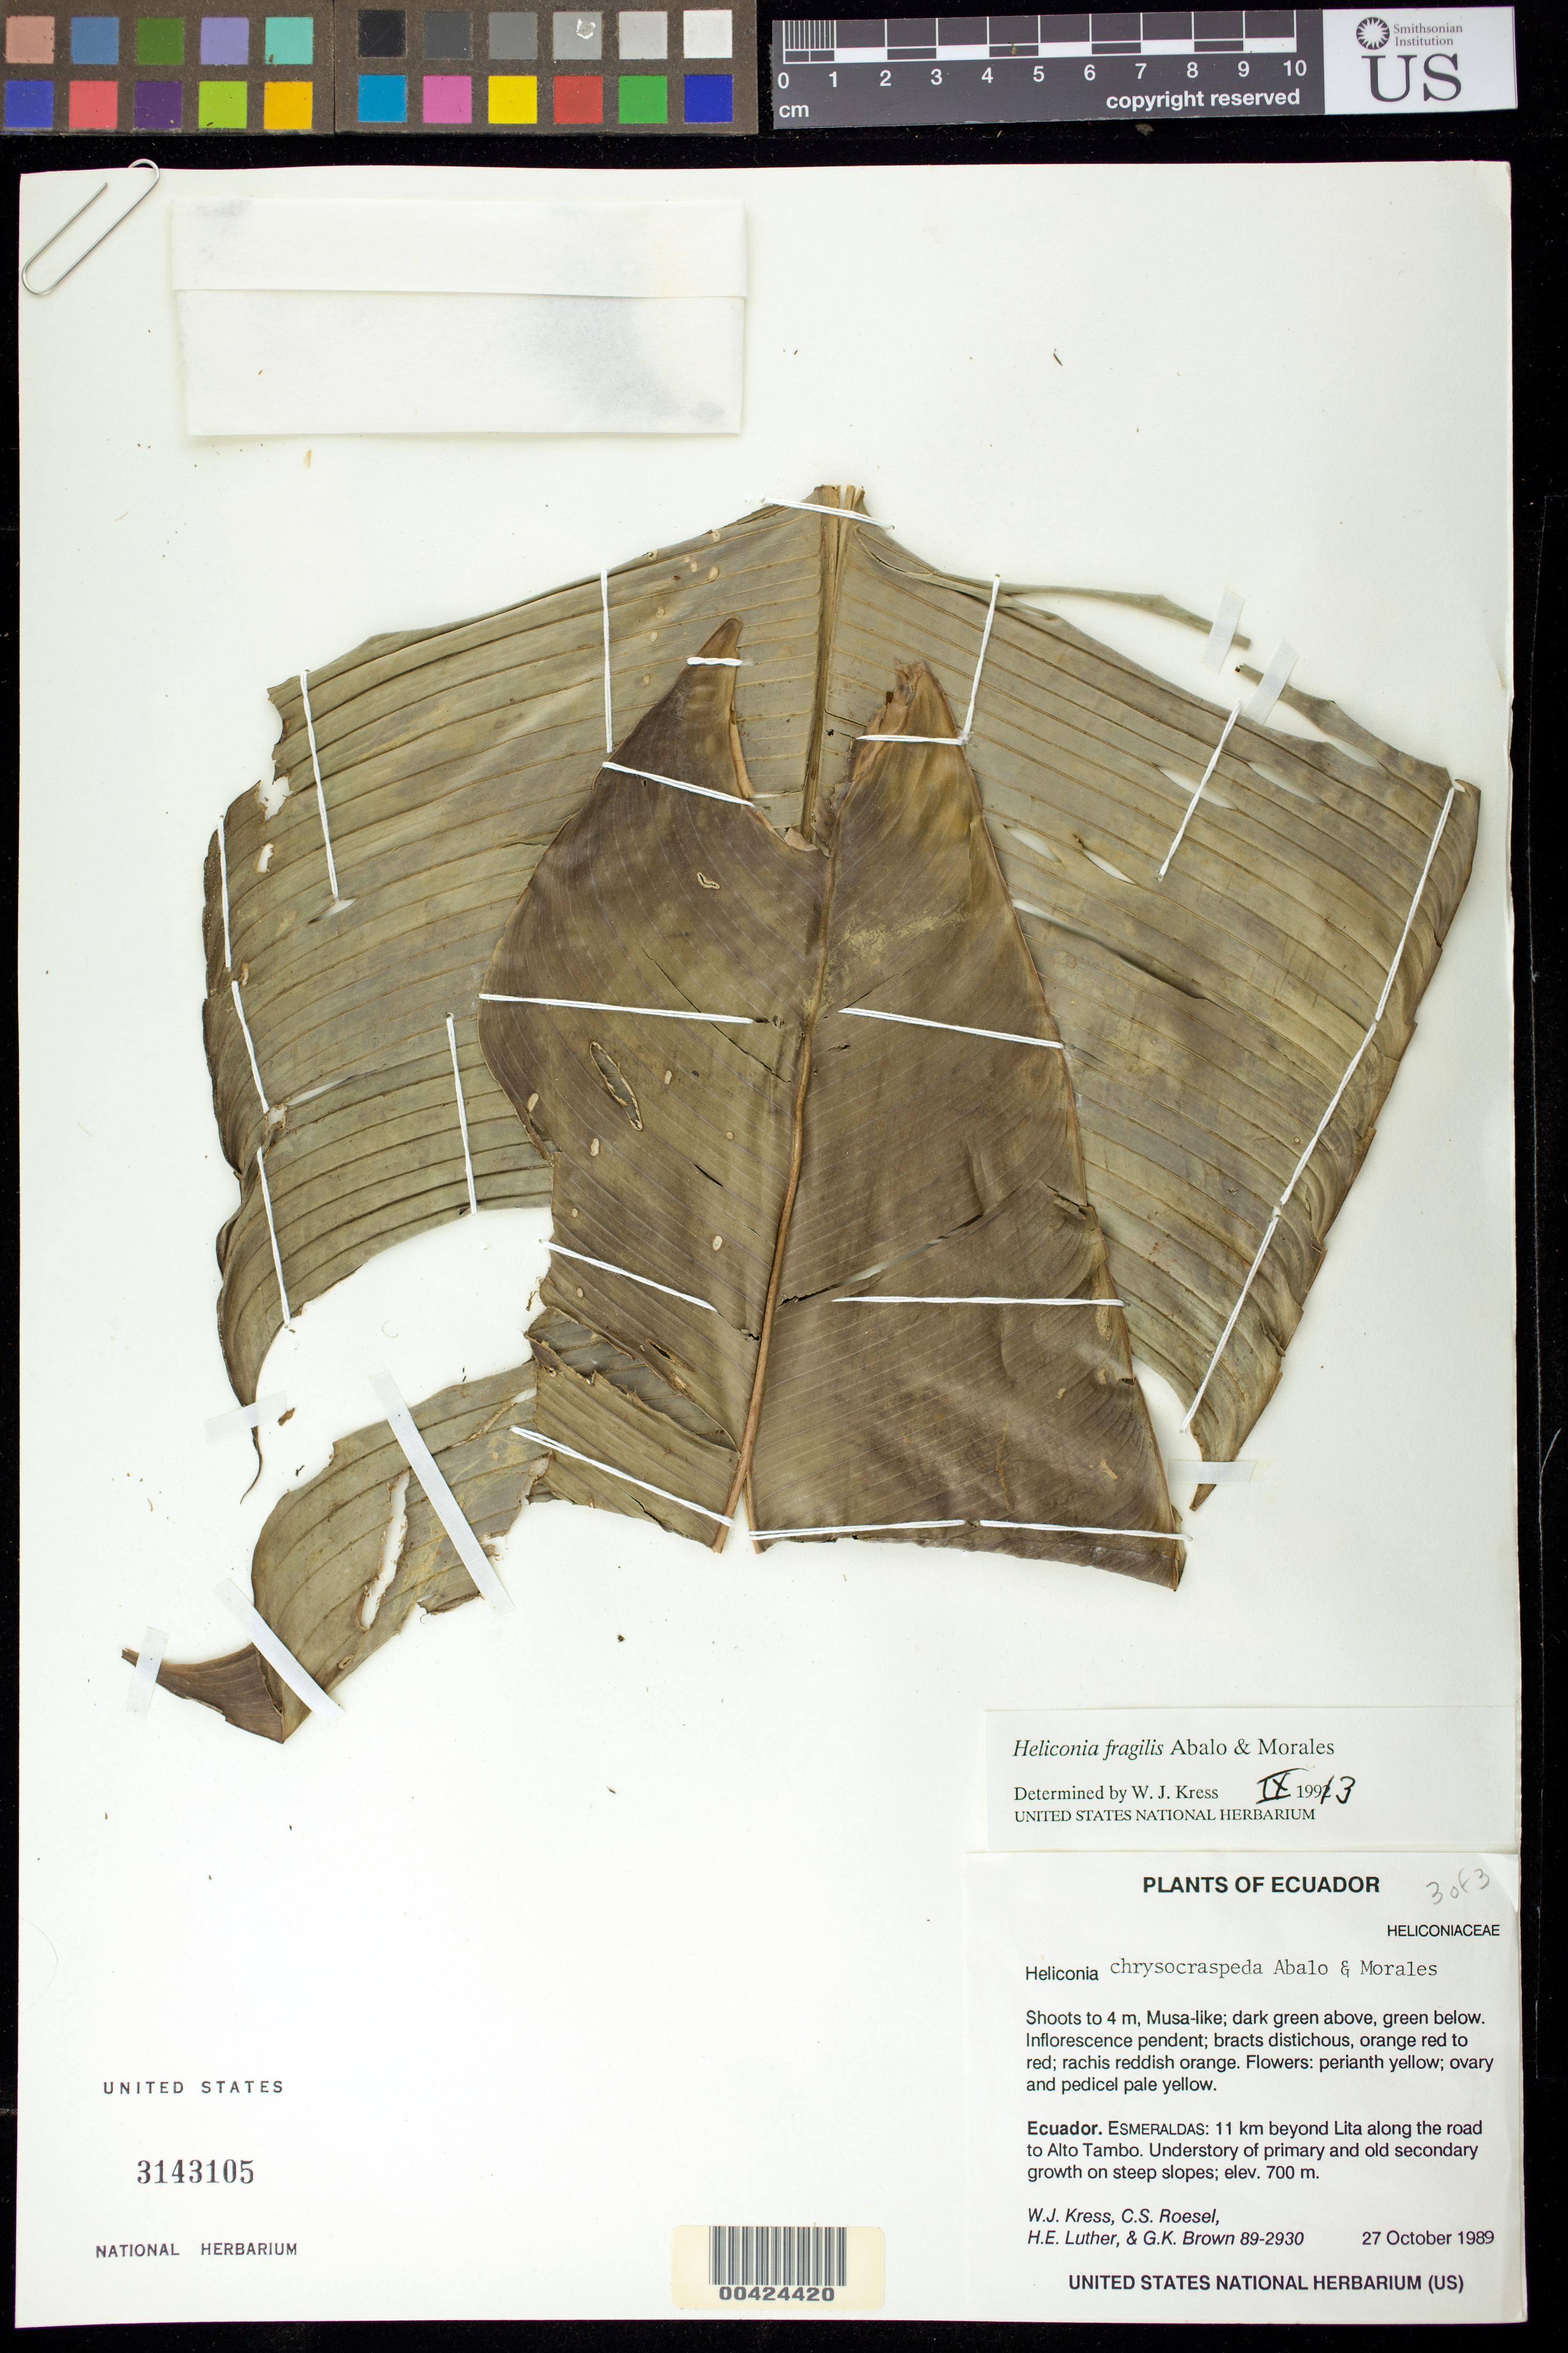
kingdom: Plantae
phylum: Tracheophyta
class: Liliopsida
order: Zingiberales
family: Heliconiaceae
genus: Heliconia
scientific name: Heliconia fragilis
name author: Abalo & G. Morales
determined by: Kress, W. J., (US), Smithsonian Institution - National Museum of Natural History (UNITED STATES)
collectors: W. J. Kress, C. S. Roesel, Harry E. Luther & G. K. Brown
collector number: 89-2930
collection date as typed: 27 Oct 1989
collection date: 1989-10-27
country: Ecuador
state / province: Esmeraldas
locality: Lita, 11 km beyond; along road to Alto Tambo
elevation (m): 700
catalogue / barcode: US 3143105